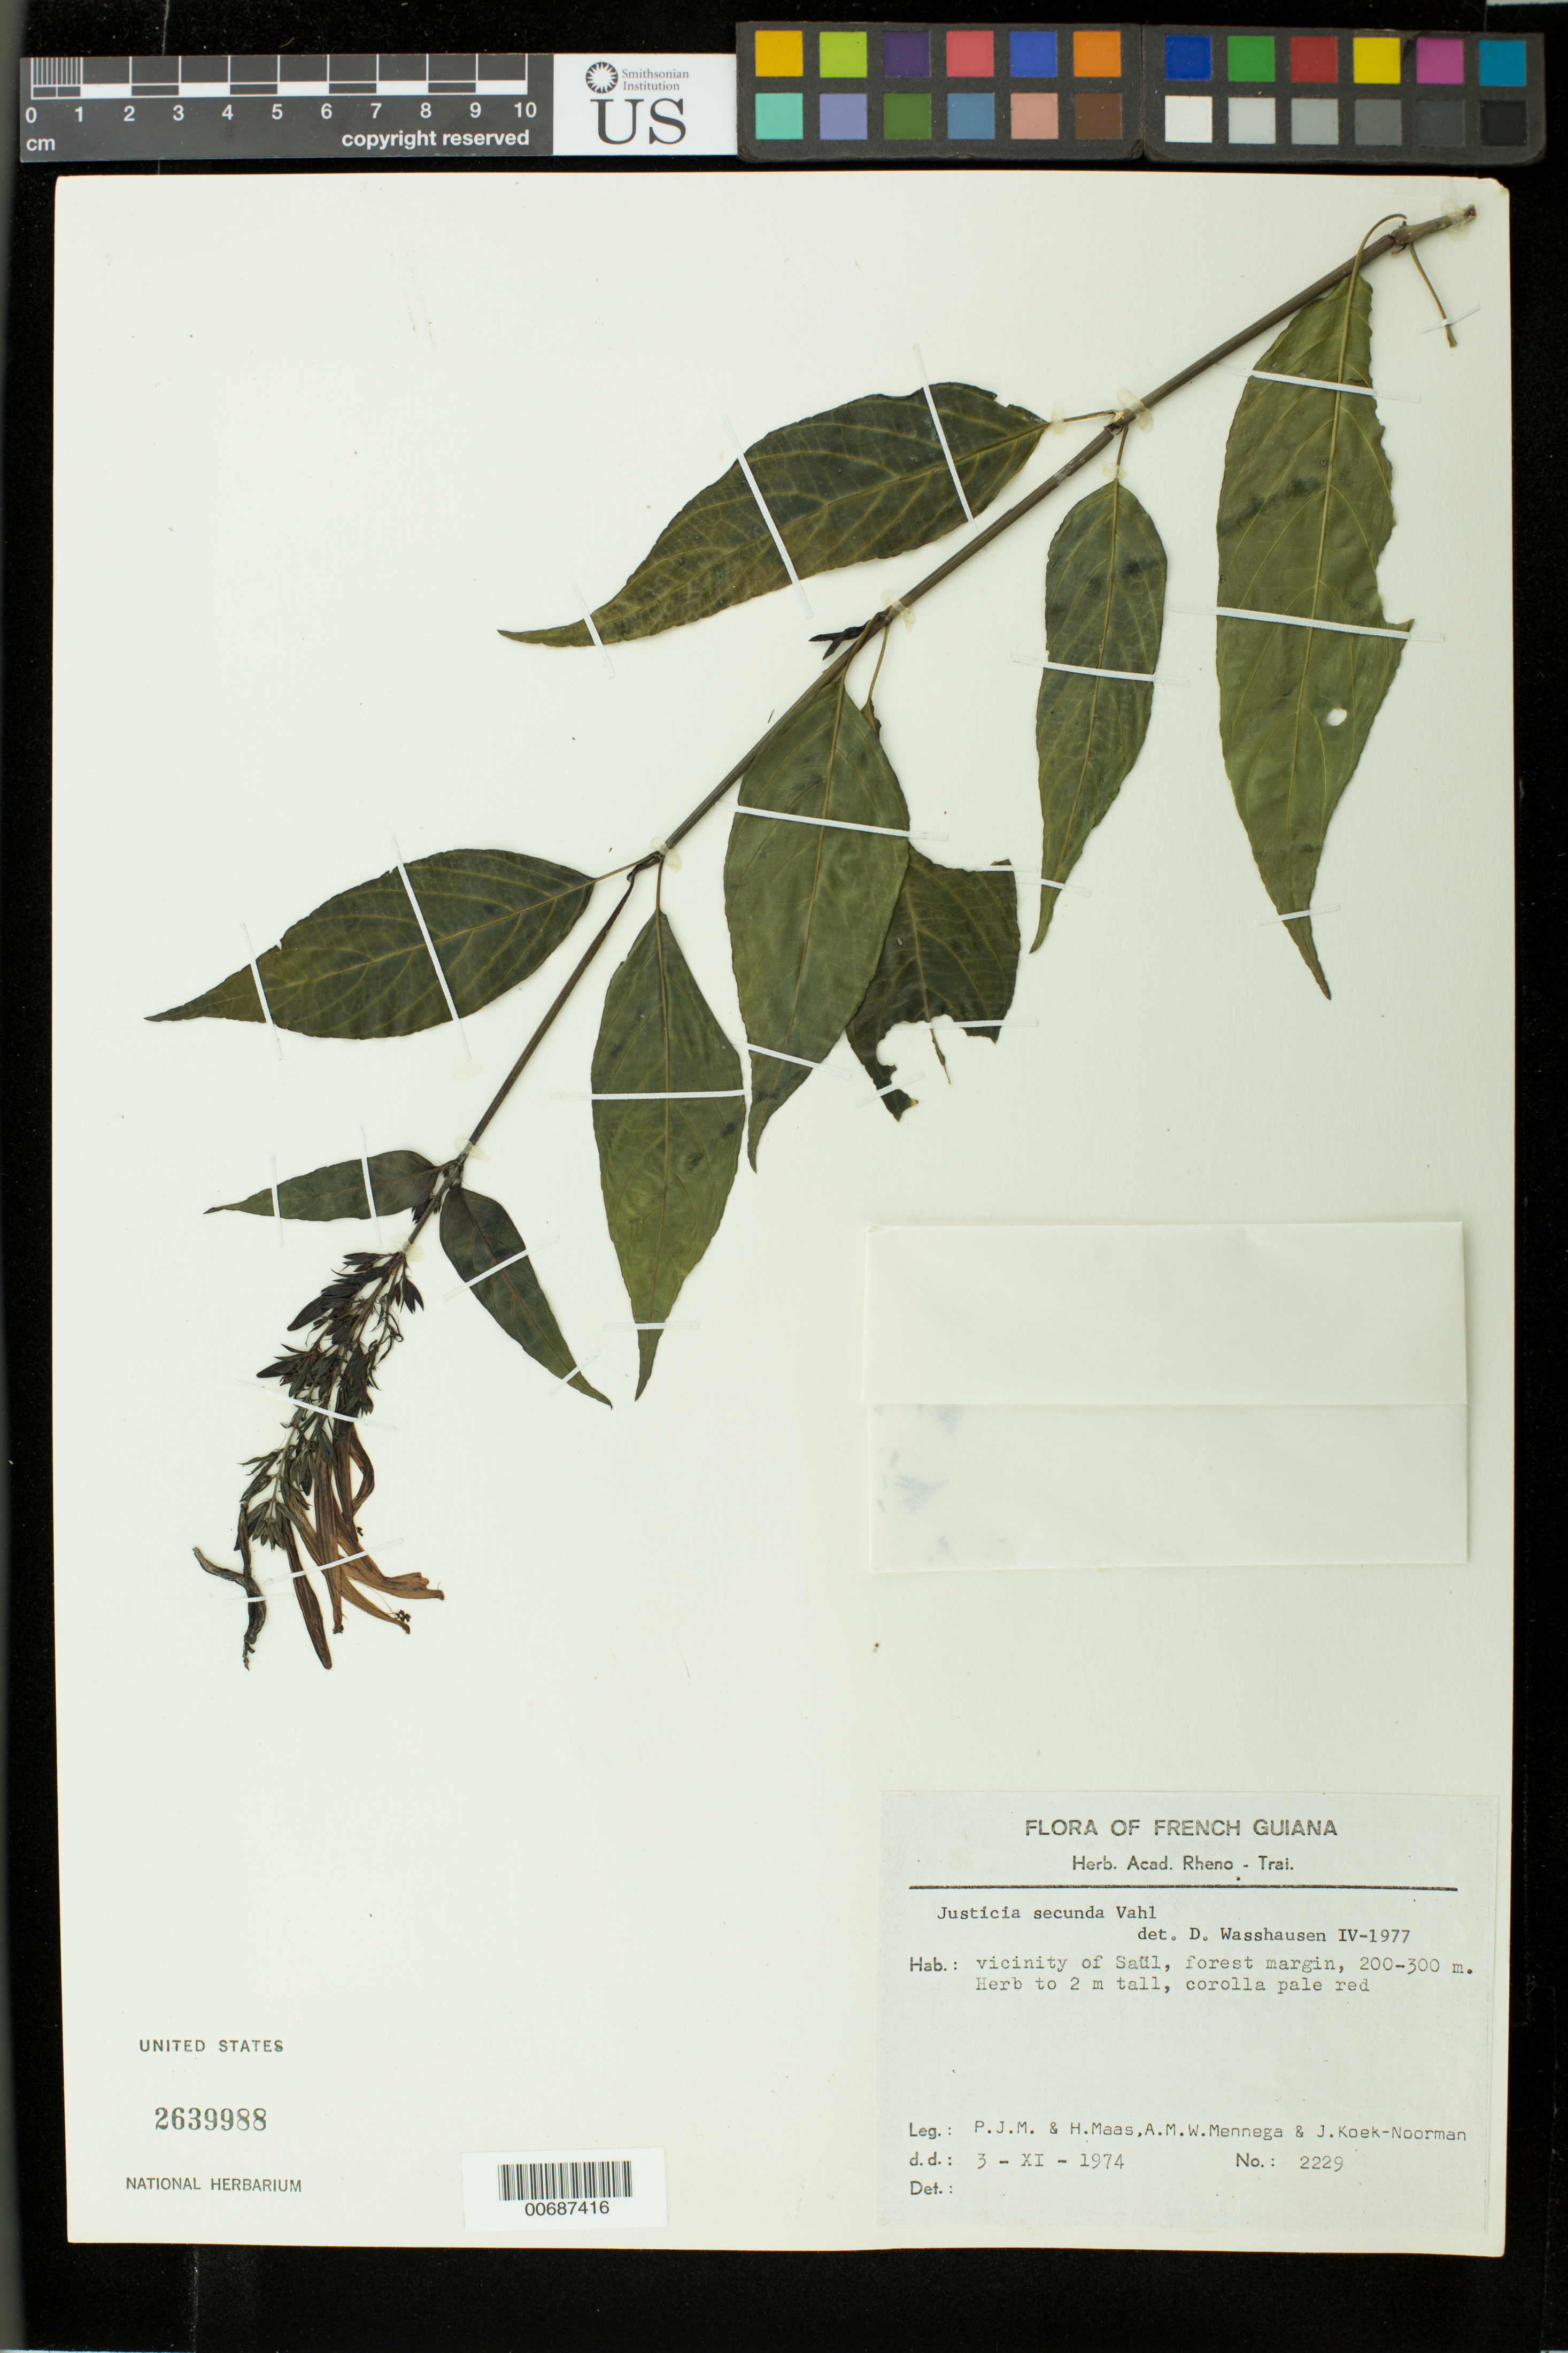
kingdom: Plantae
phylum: Tracheophyta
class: Magnoliopsida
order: Lamiales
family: Acanthaceae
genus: Justicia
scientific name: Justicia secunda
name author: Vahl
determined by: Wasshausen, Dieter C., (BOT), Smithsonian Institution - National Museum of Natural History (UNITED STATES)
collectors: P. Maas, H. Maas, A. M. Mennega & J. Koek-Noorman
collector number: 2229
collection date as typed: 3-Nov-74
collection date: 1974-11-03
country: French Guiana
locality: Saül, vic.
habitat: Forest margin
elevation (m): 200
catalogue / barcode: US 2639988